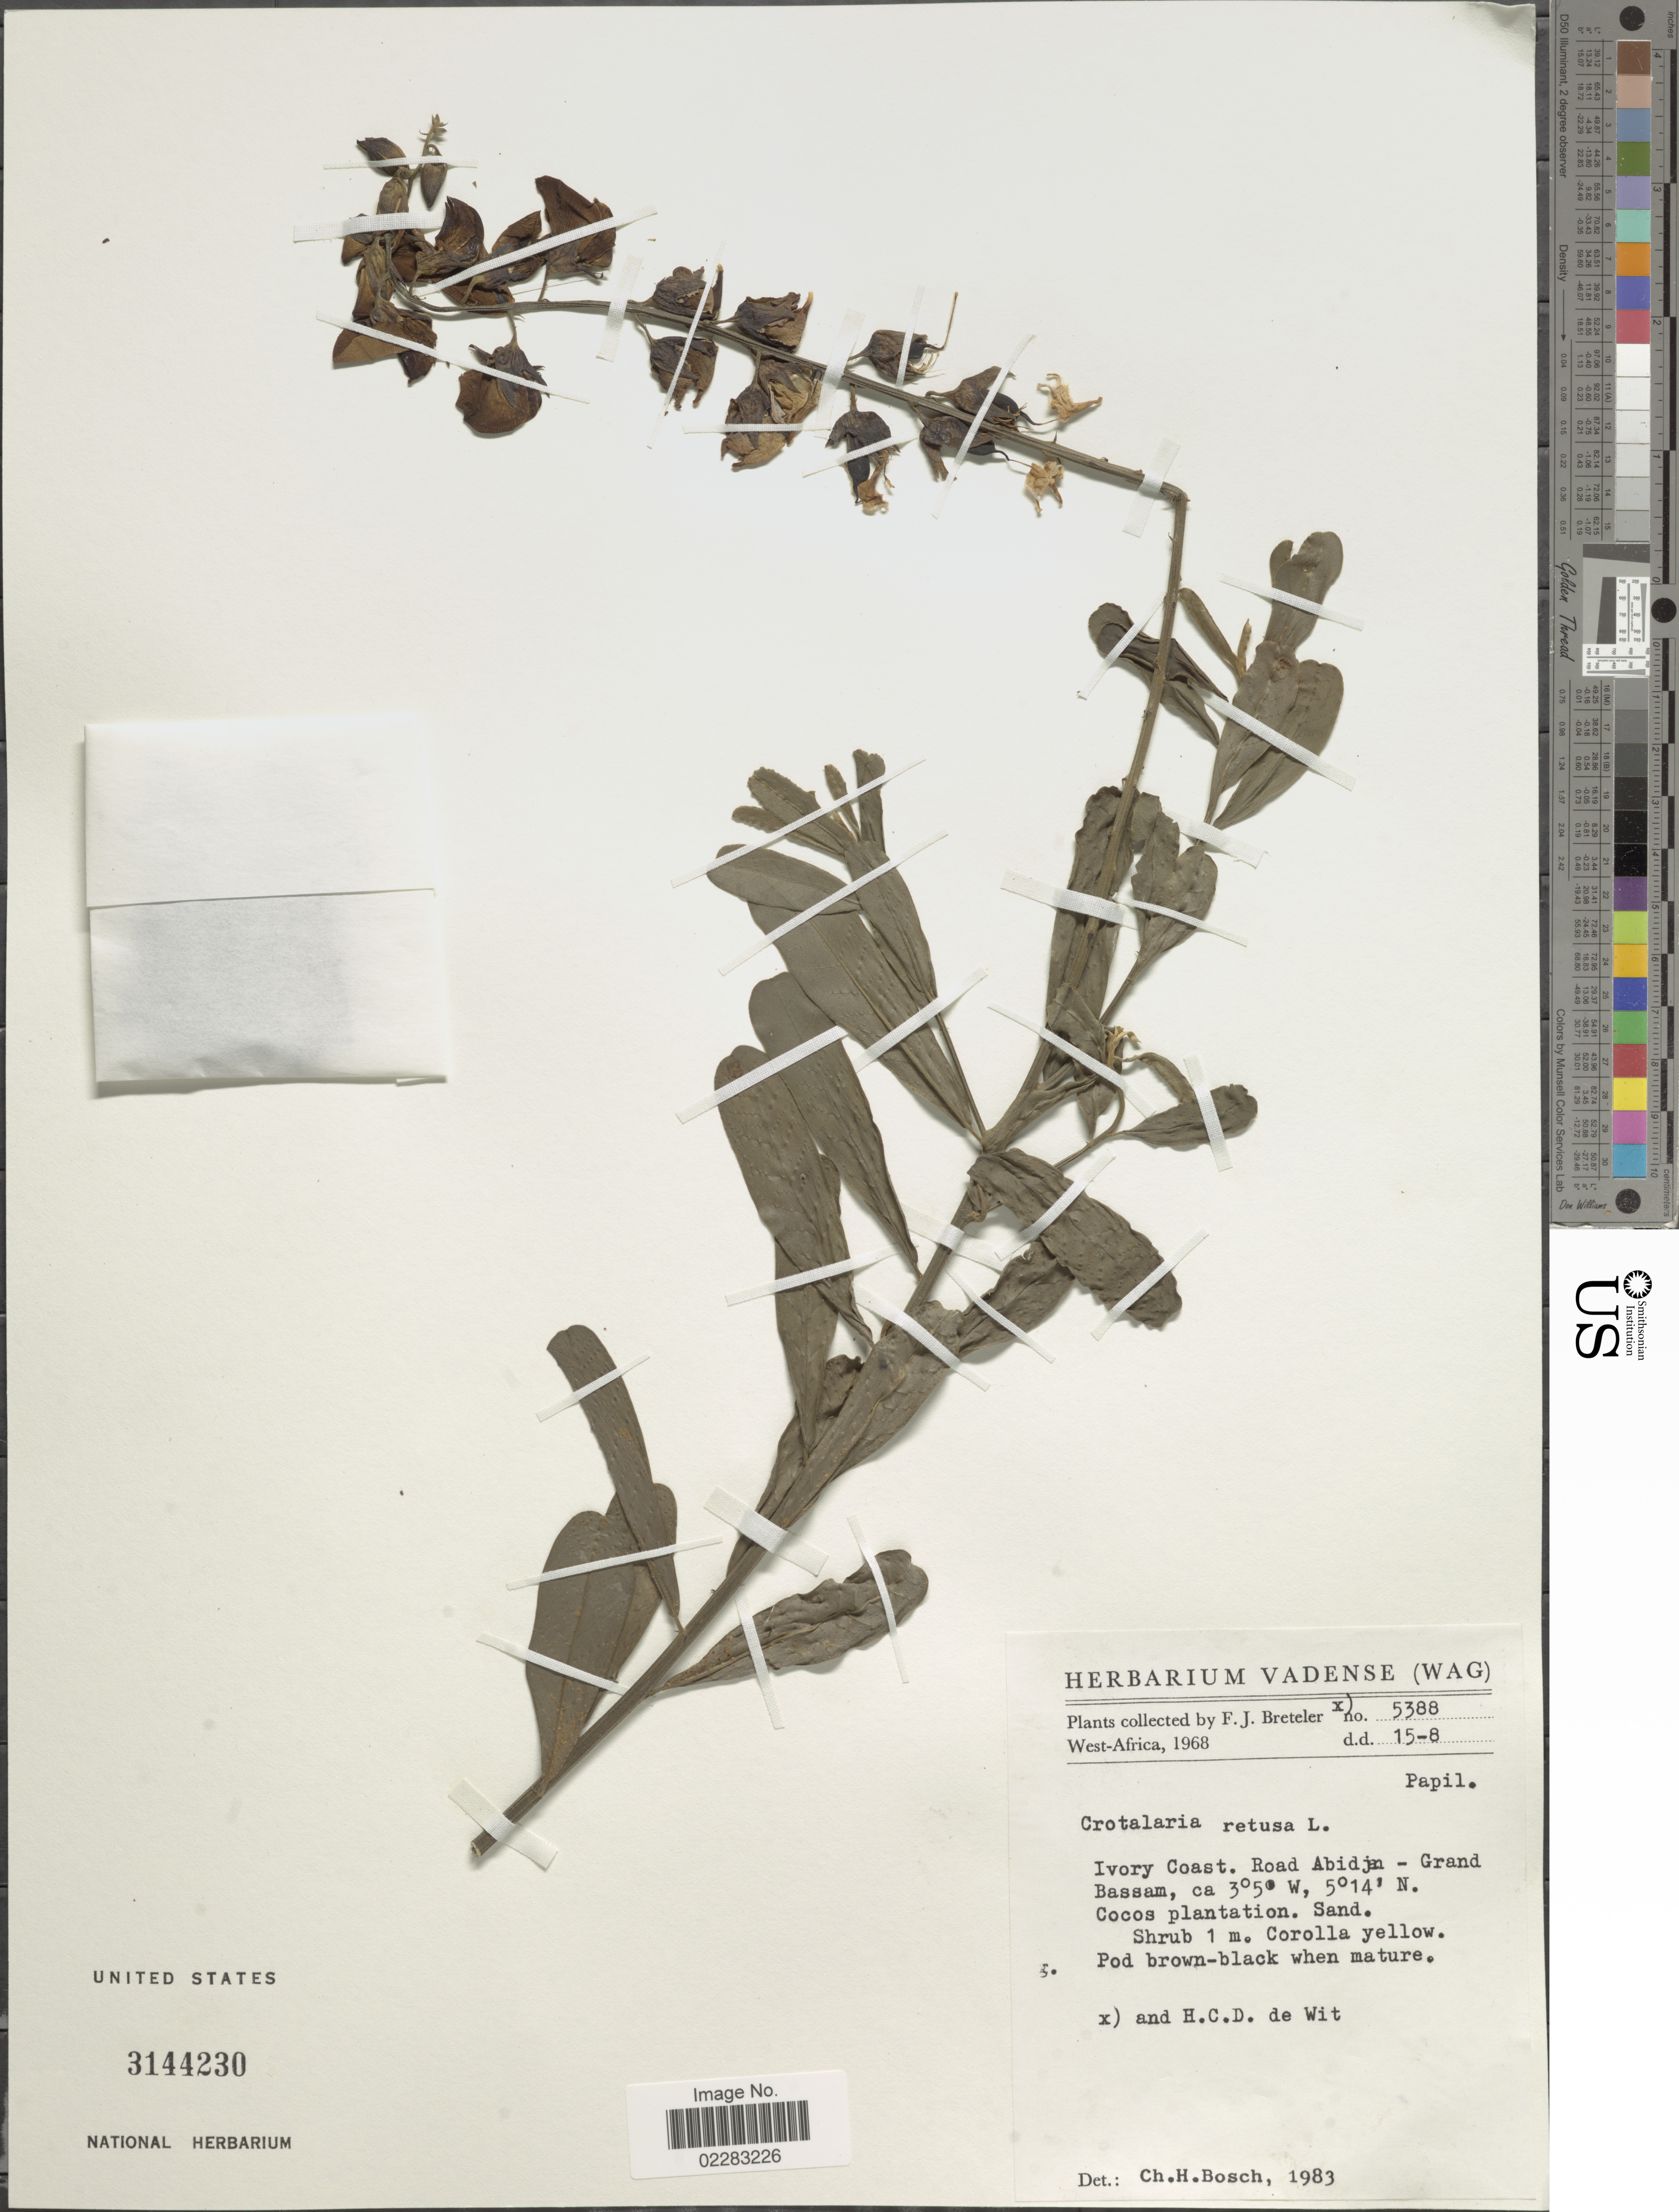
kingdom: Plantae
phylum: Tracheophyta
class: Magnoliopsida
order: Fabales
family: Fabaceae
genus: Crotalaria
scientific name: Crotalaria retusa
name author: L.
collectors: F. J. Breteler & H. de Wit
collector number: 5388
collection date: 1968-08-15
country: Ivory Coast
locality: Road Abidja-Gran Bassam, Cocos plantation.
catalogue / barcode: US 3144230